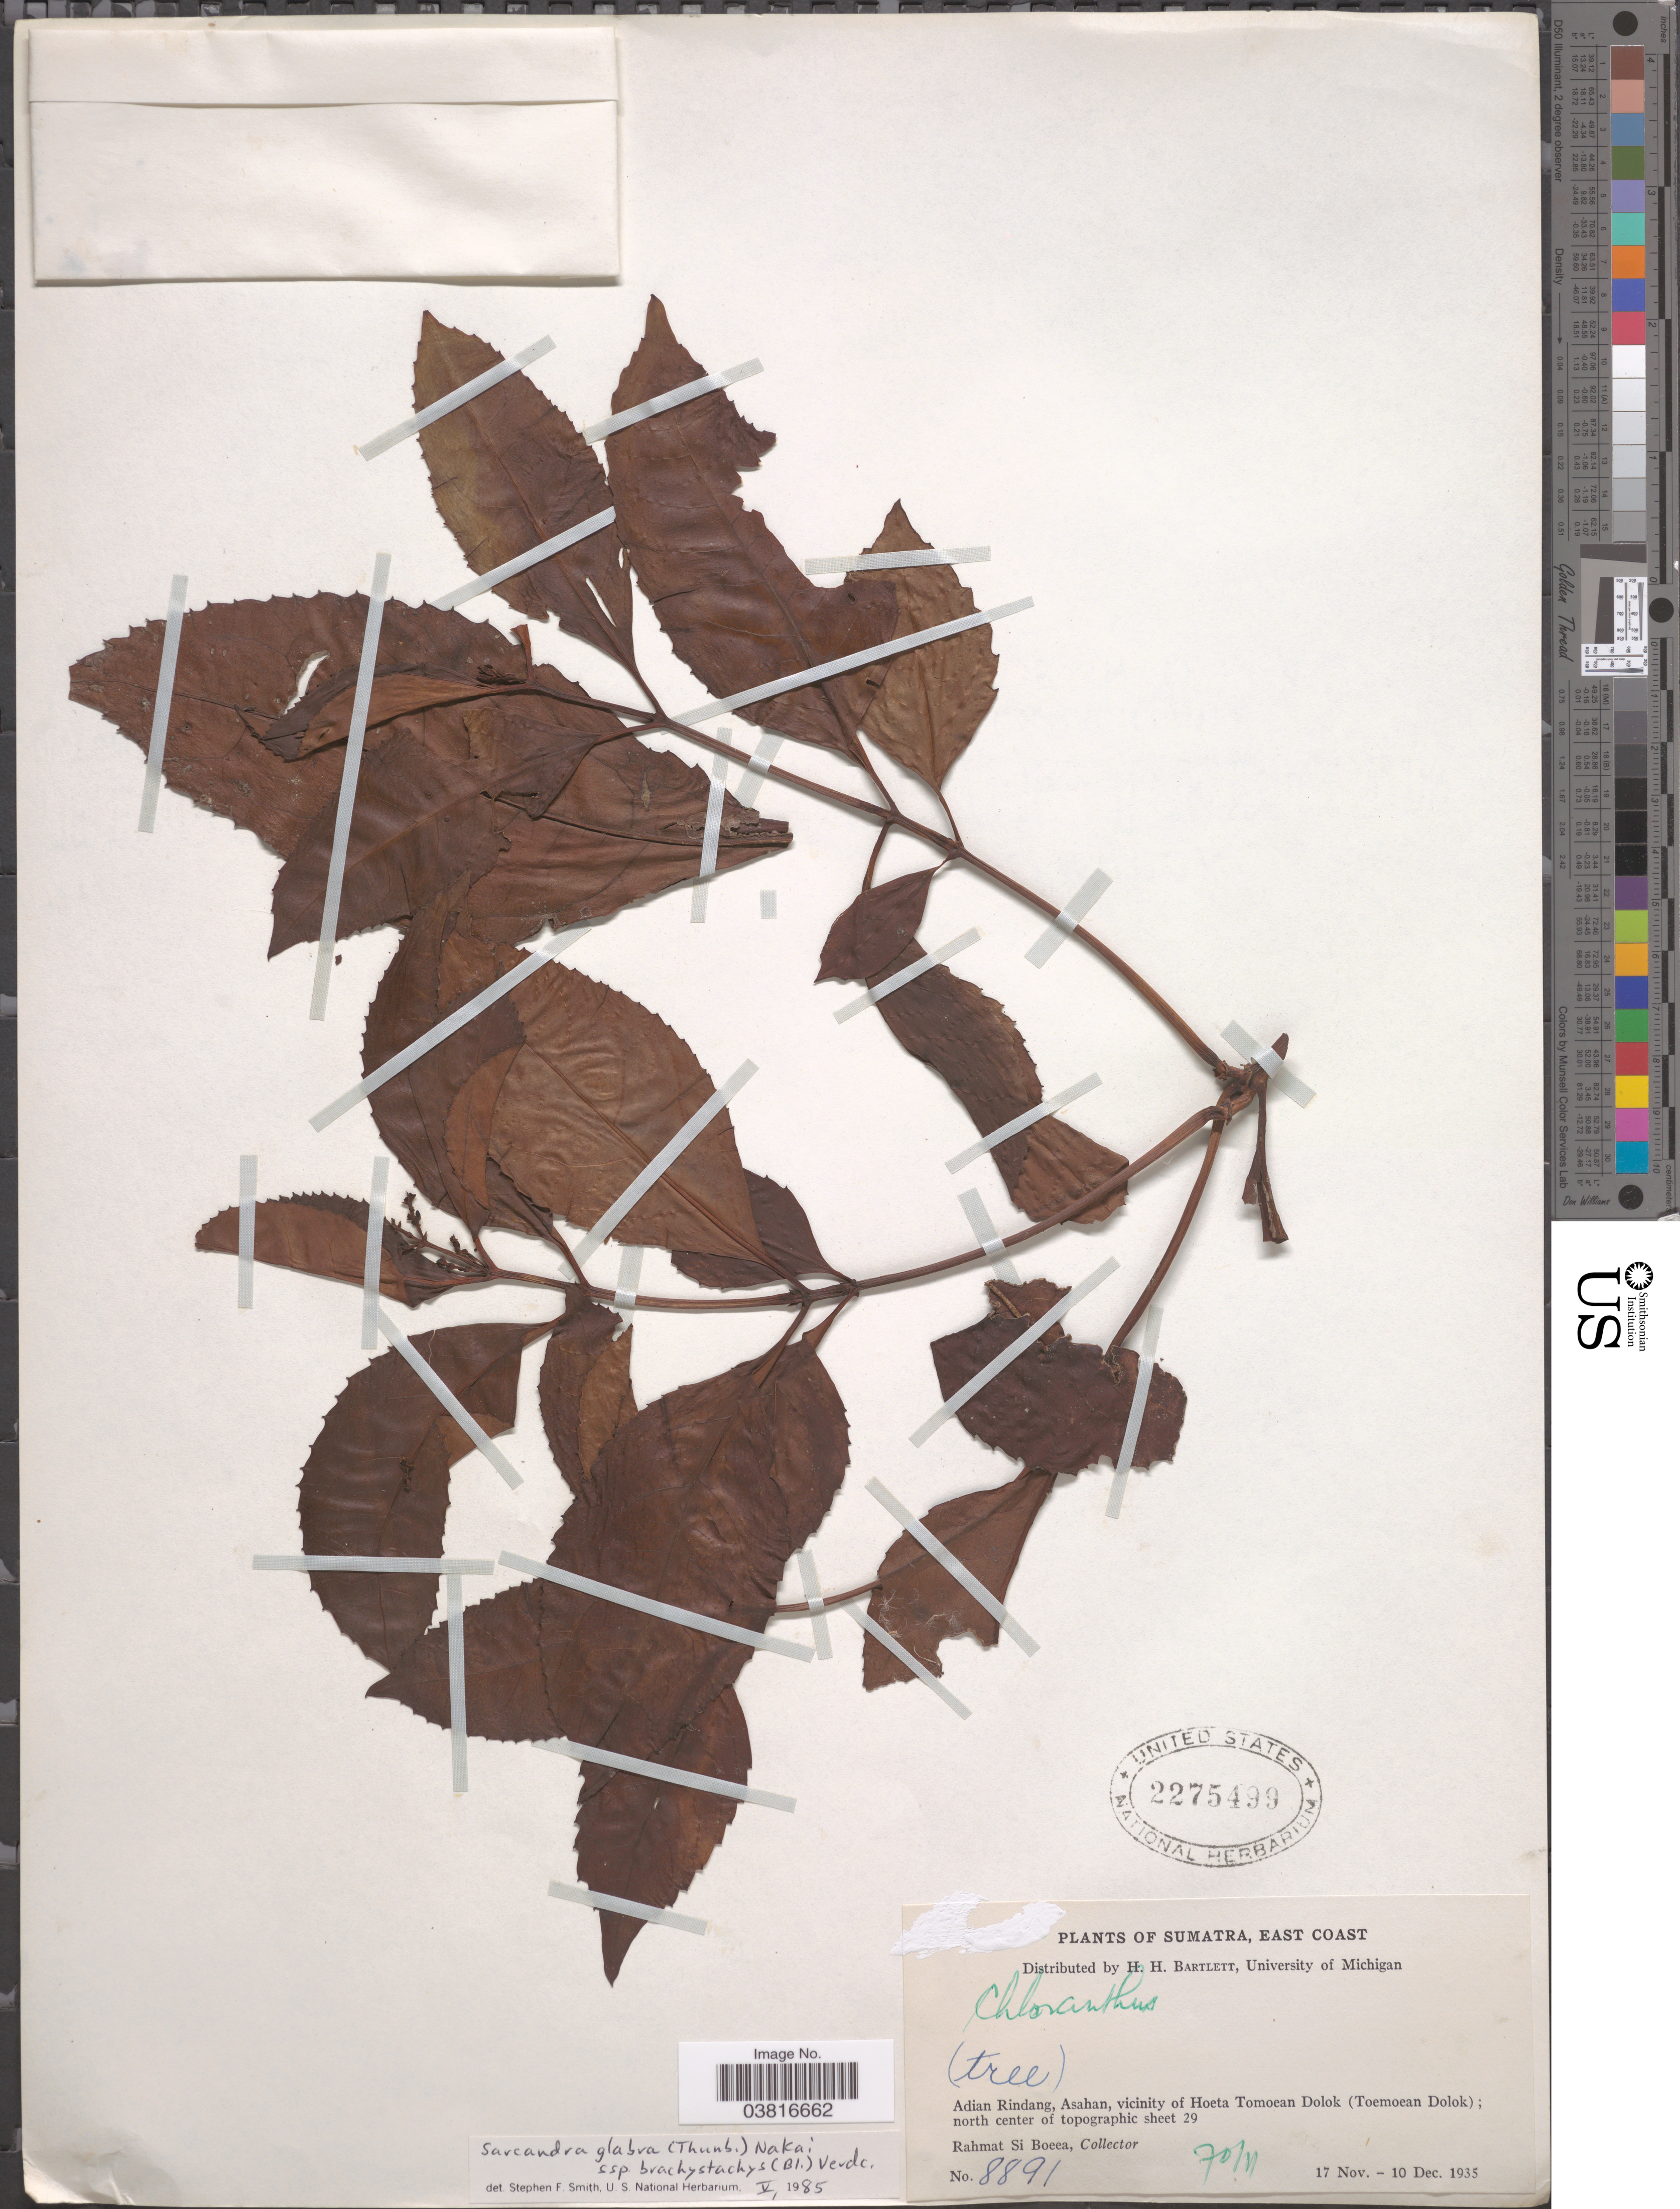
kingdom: Plantae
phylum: Tracheophyta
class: Magnoliopsida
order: Chloranthales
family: Chloranthaceae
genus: Sarcandra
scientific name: Sarcandra glabra subsp. brachystachys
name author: (Blume) Verdc.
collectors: Rahmat Si Boeea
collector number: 8891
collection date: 1935-11-17/1935-12-10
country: Indonesia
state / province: Sumatra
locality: East Coast. Adian Rindang, Asahan, vicinity of Hoeta Tomoean Dolok (Toemoean Dolok); north center of topographic sheet 29.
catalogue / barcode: US 2275499